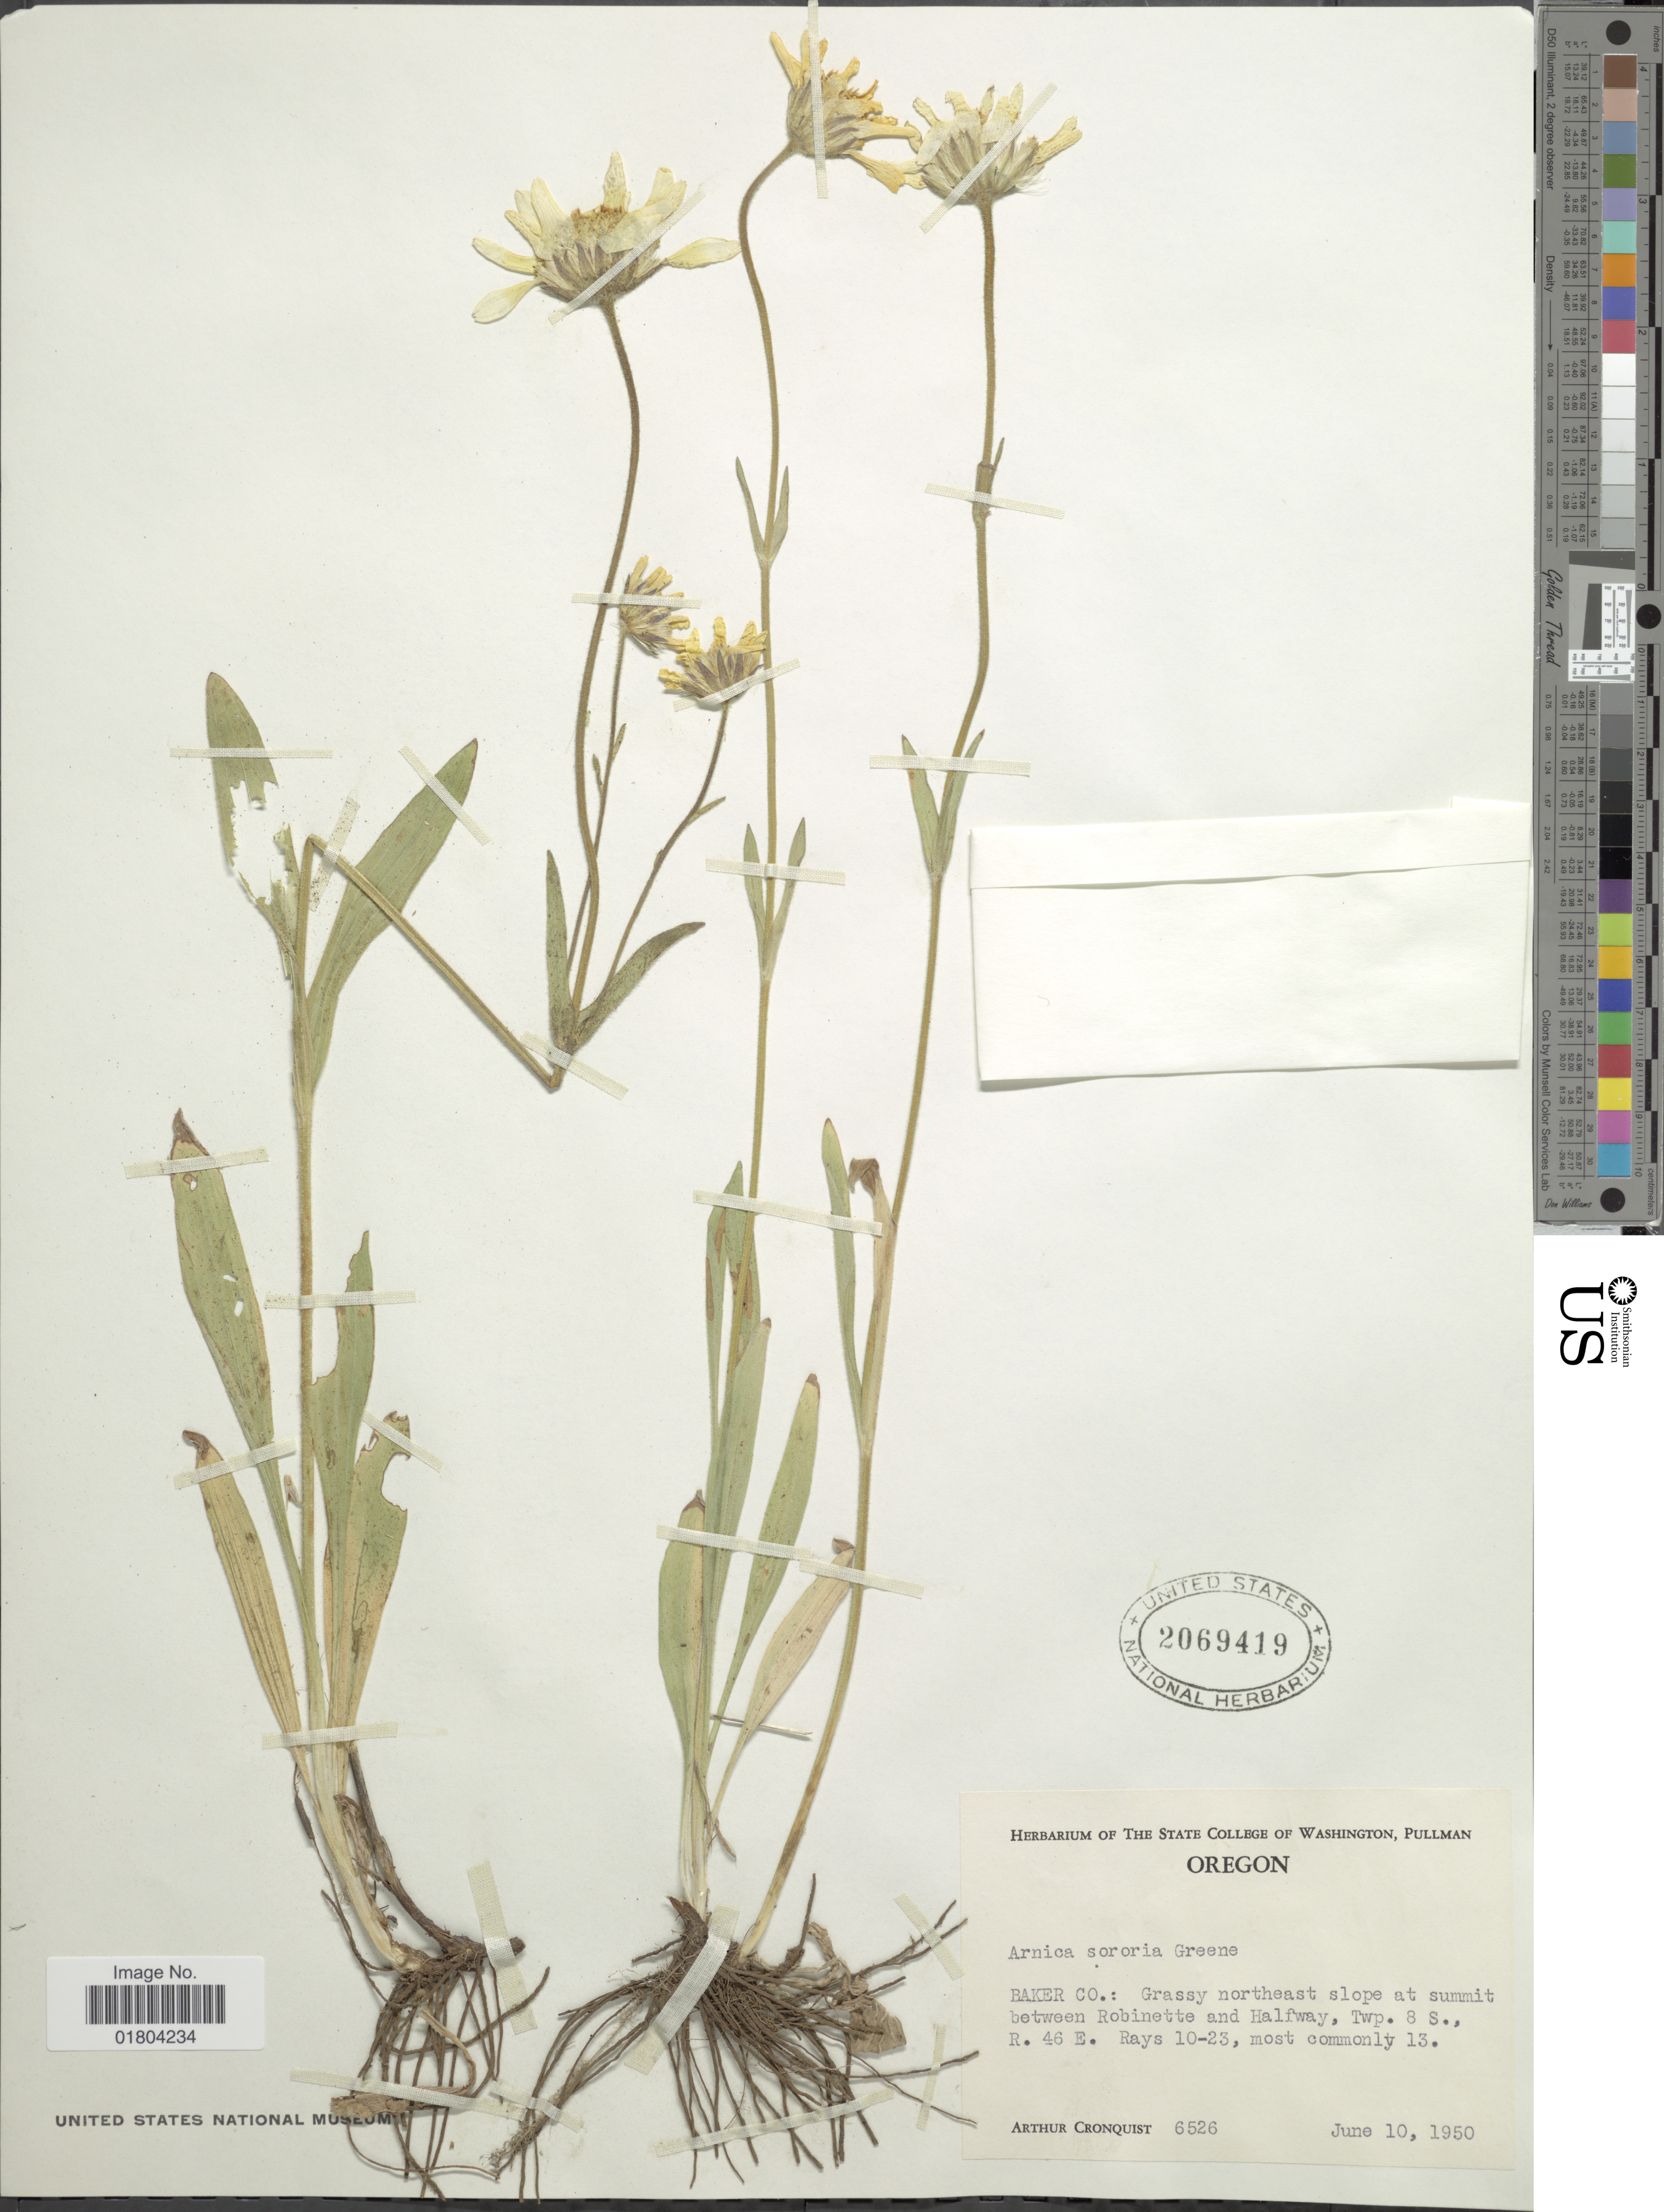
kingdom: Plantae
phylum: Tracheophyta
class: Magnoliopsida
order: Asterales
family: Asteraceae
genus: Arnica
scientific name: Arnica sororia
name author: Greene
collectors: A. J. Cronquist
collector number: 6526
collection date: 1950-06-10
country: United States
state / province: Oregon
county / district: Baker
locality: Grassy northeast slope at summit between Robinette and Halfway, Twp. 8S., R. 46 E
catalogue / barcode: US 2069419